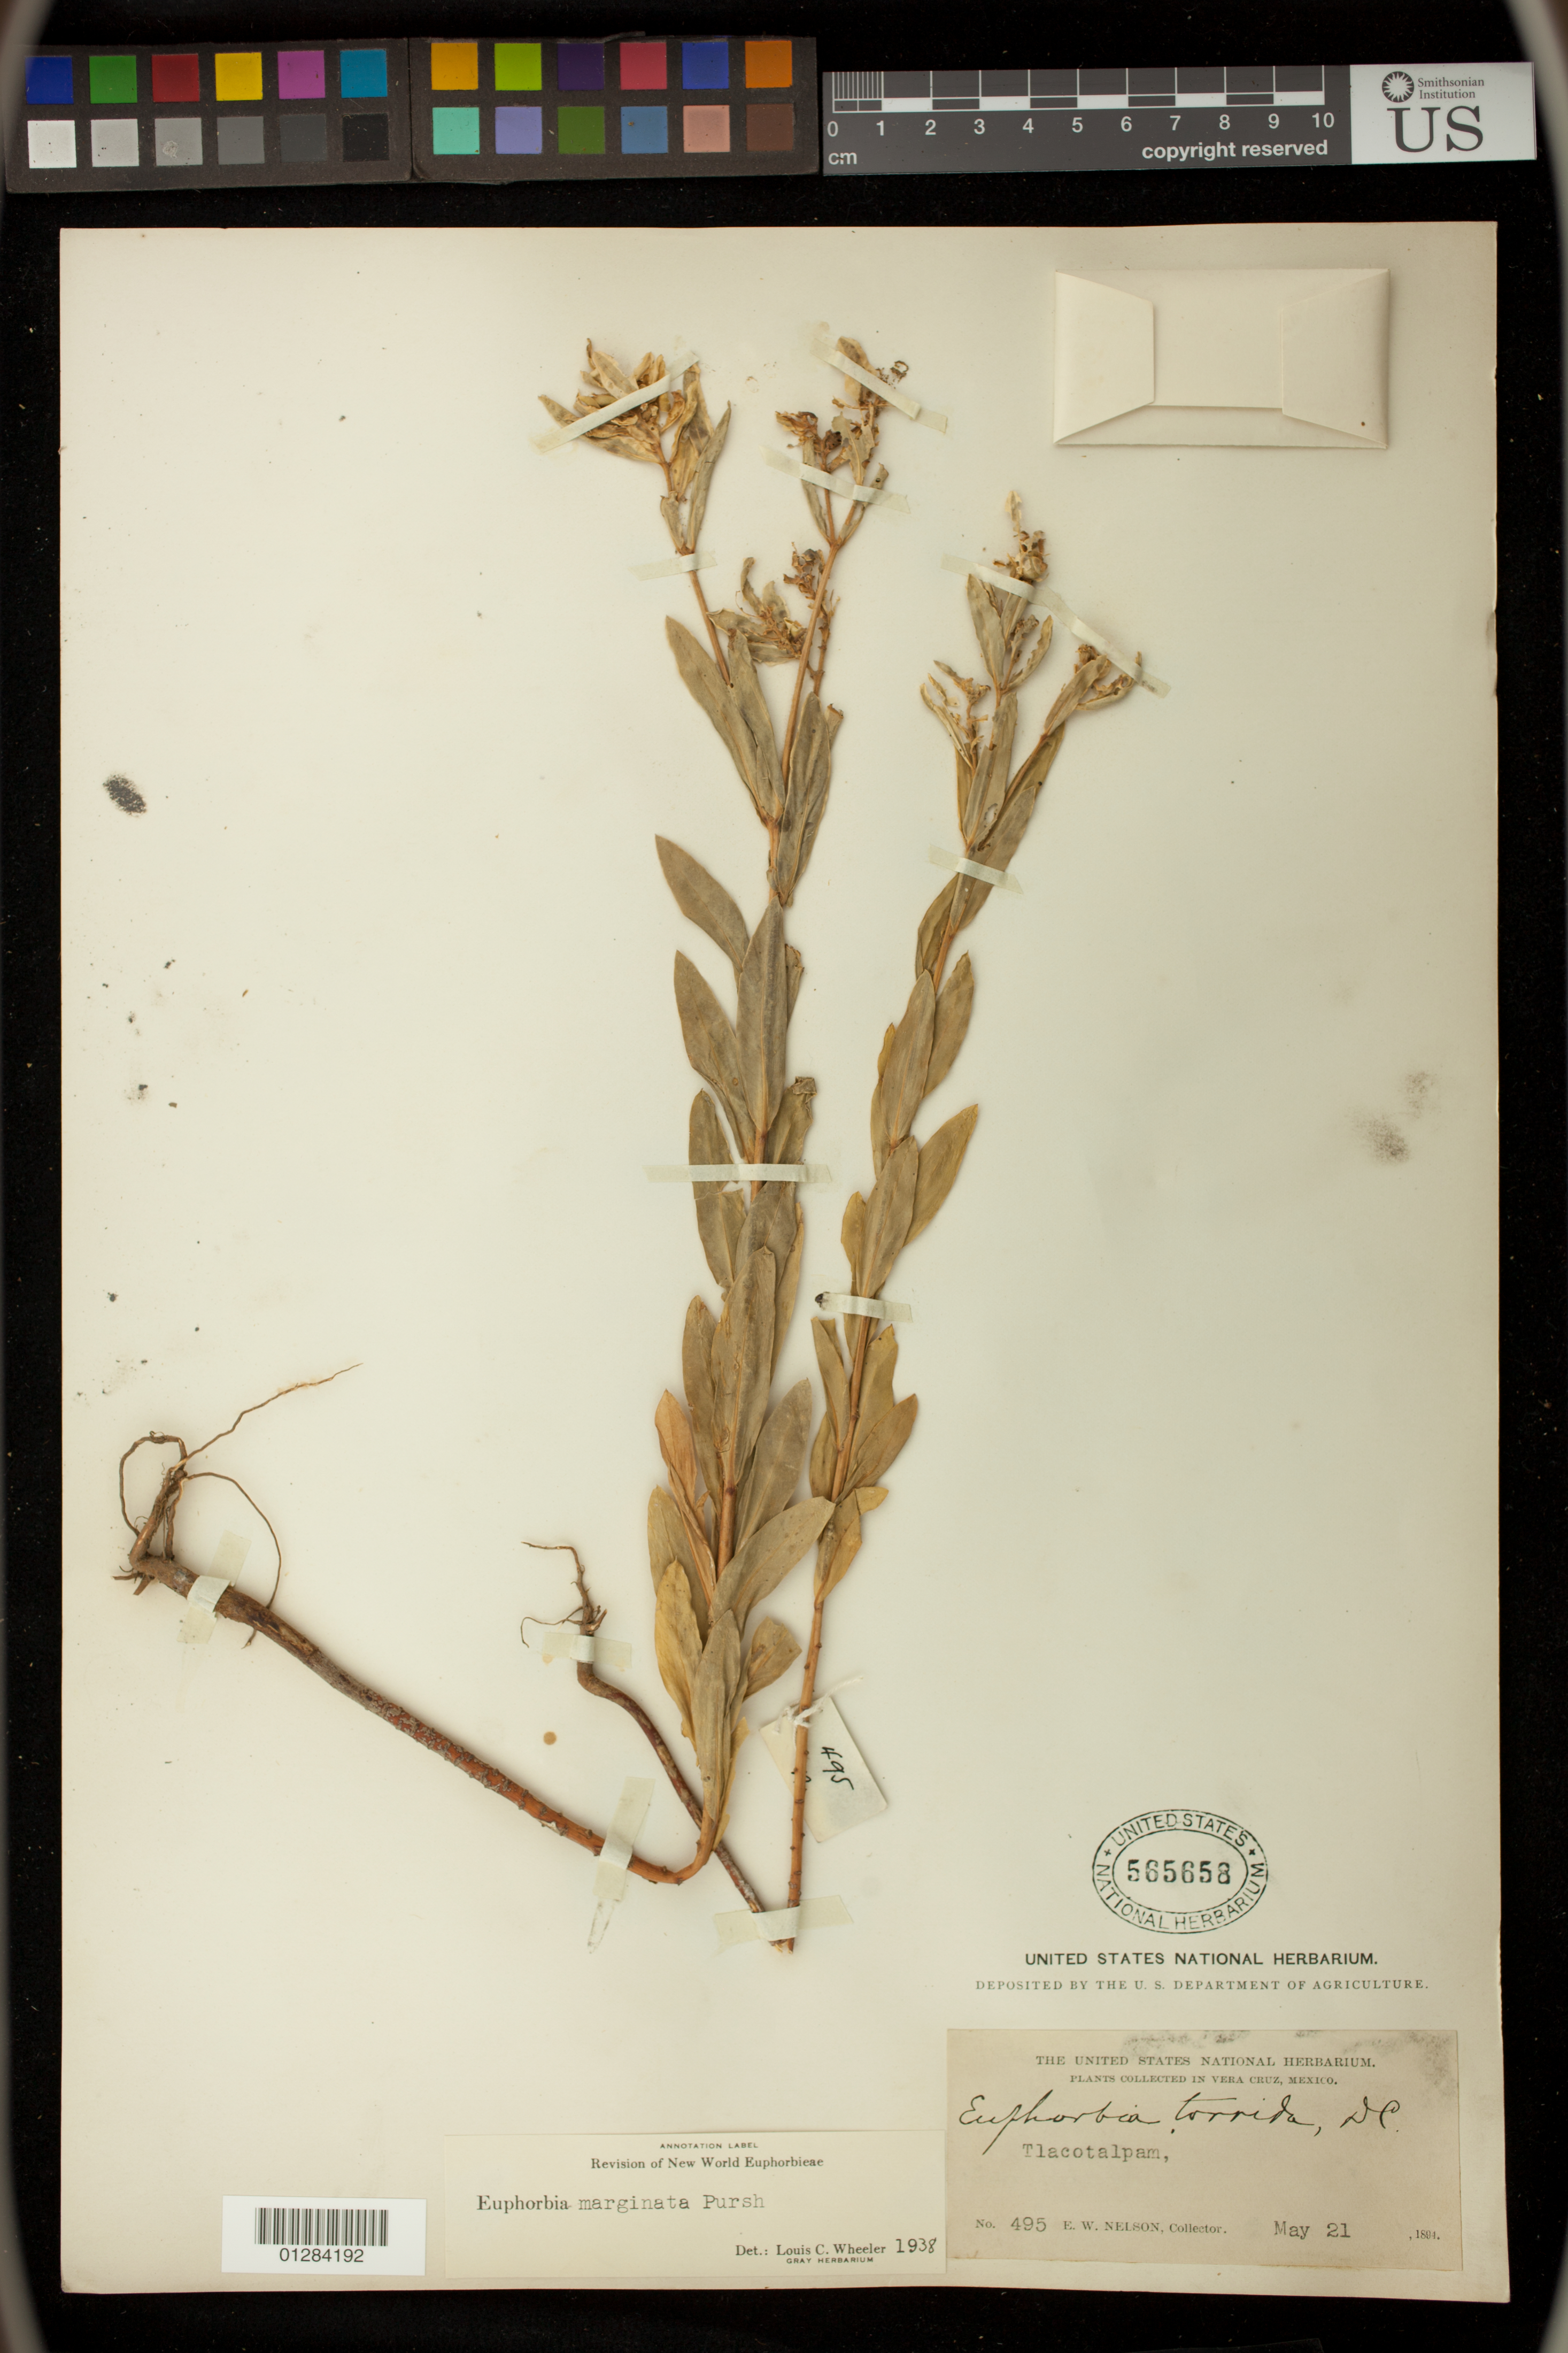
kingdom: Plantae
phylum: Tracheophyta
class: Magnoliopsida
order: Malpighiales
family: Euphorbiaceae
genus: Euphorbia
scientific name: Euphorbia marginata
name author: Pursh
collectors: E. W. Nelson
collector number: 495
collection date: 1894-05-21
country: Mexico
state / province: Veracruz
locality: Tlacotalpam [sp?]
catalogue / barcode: US 565658